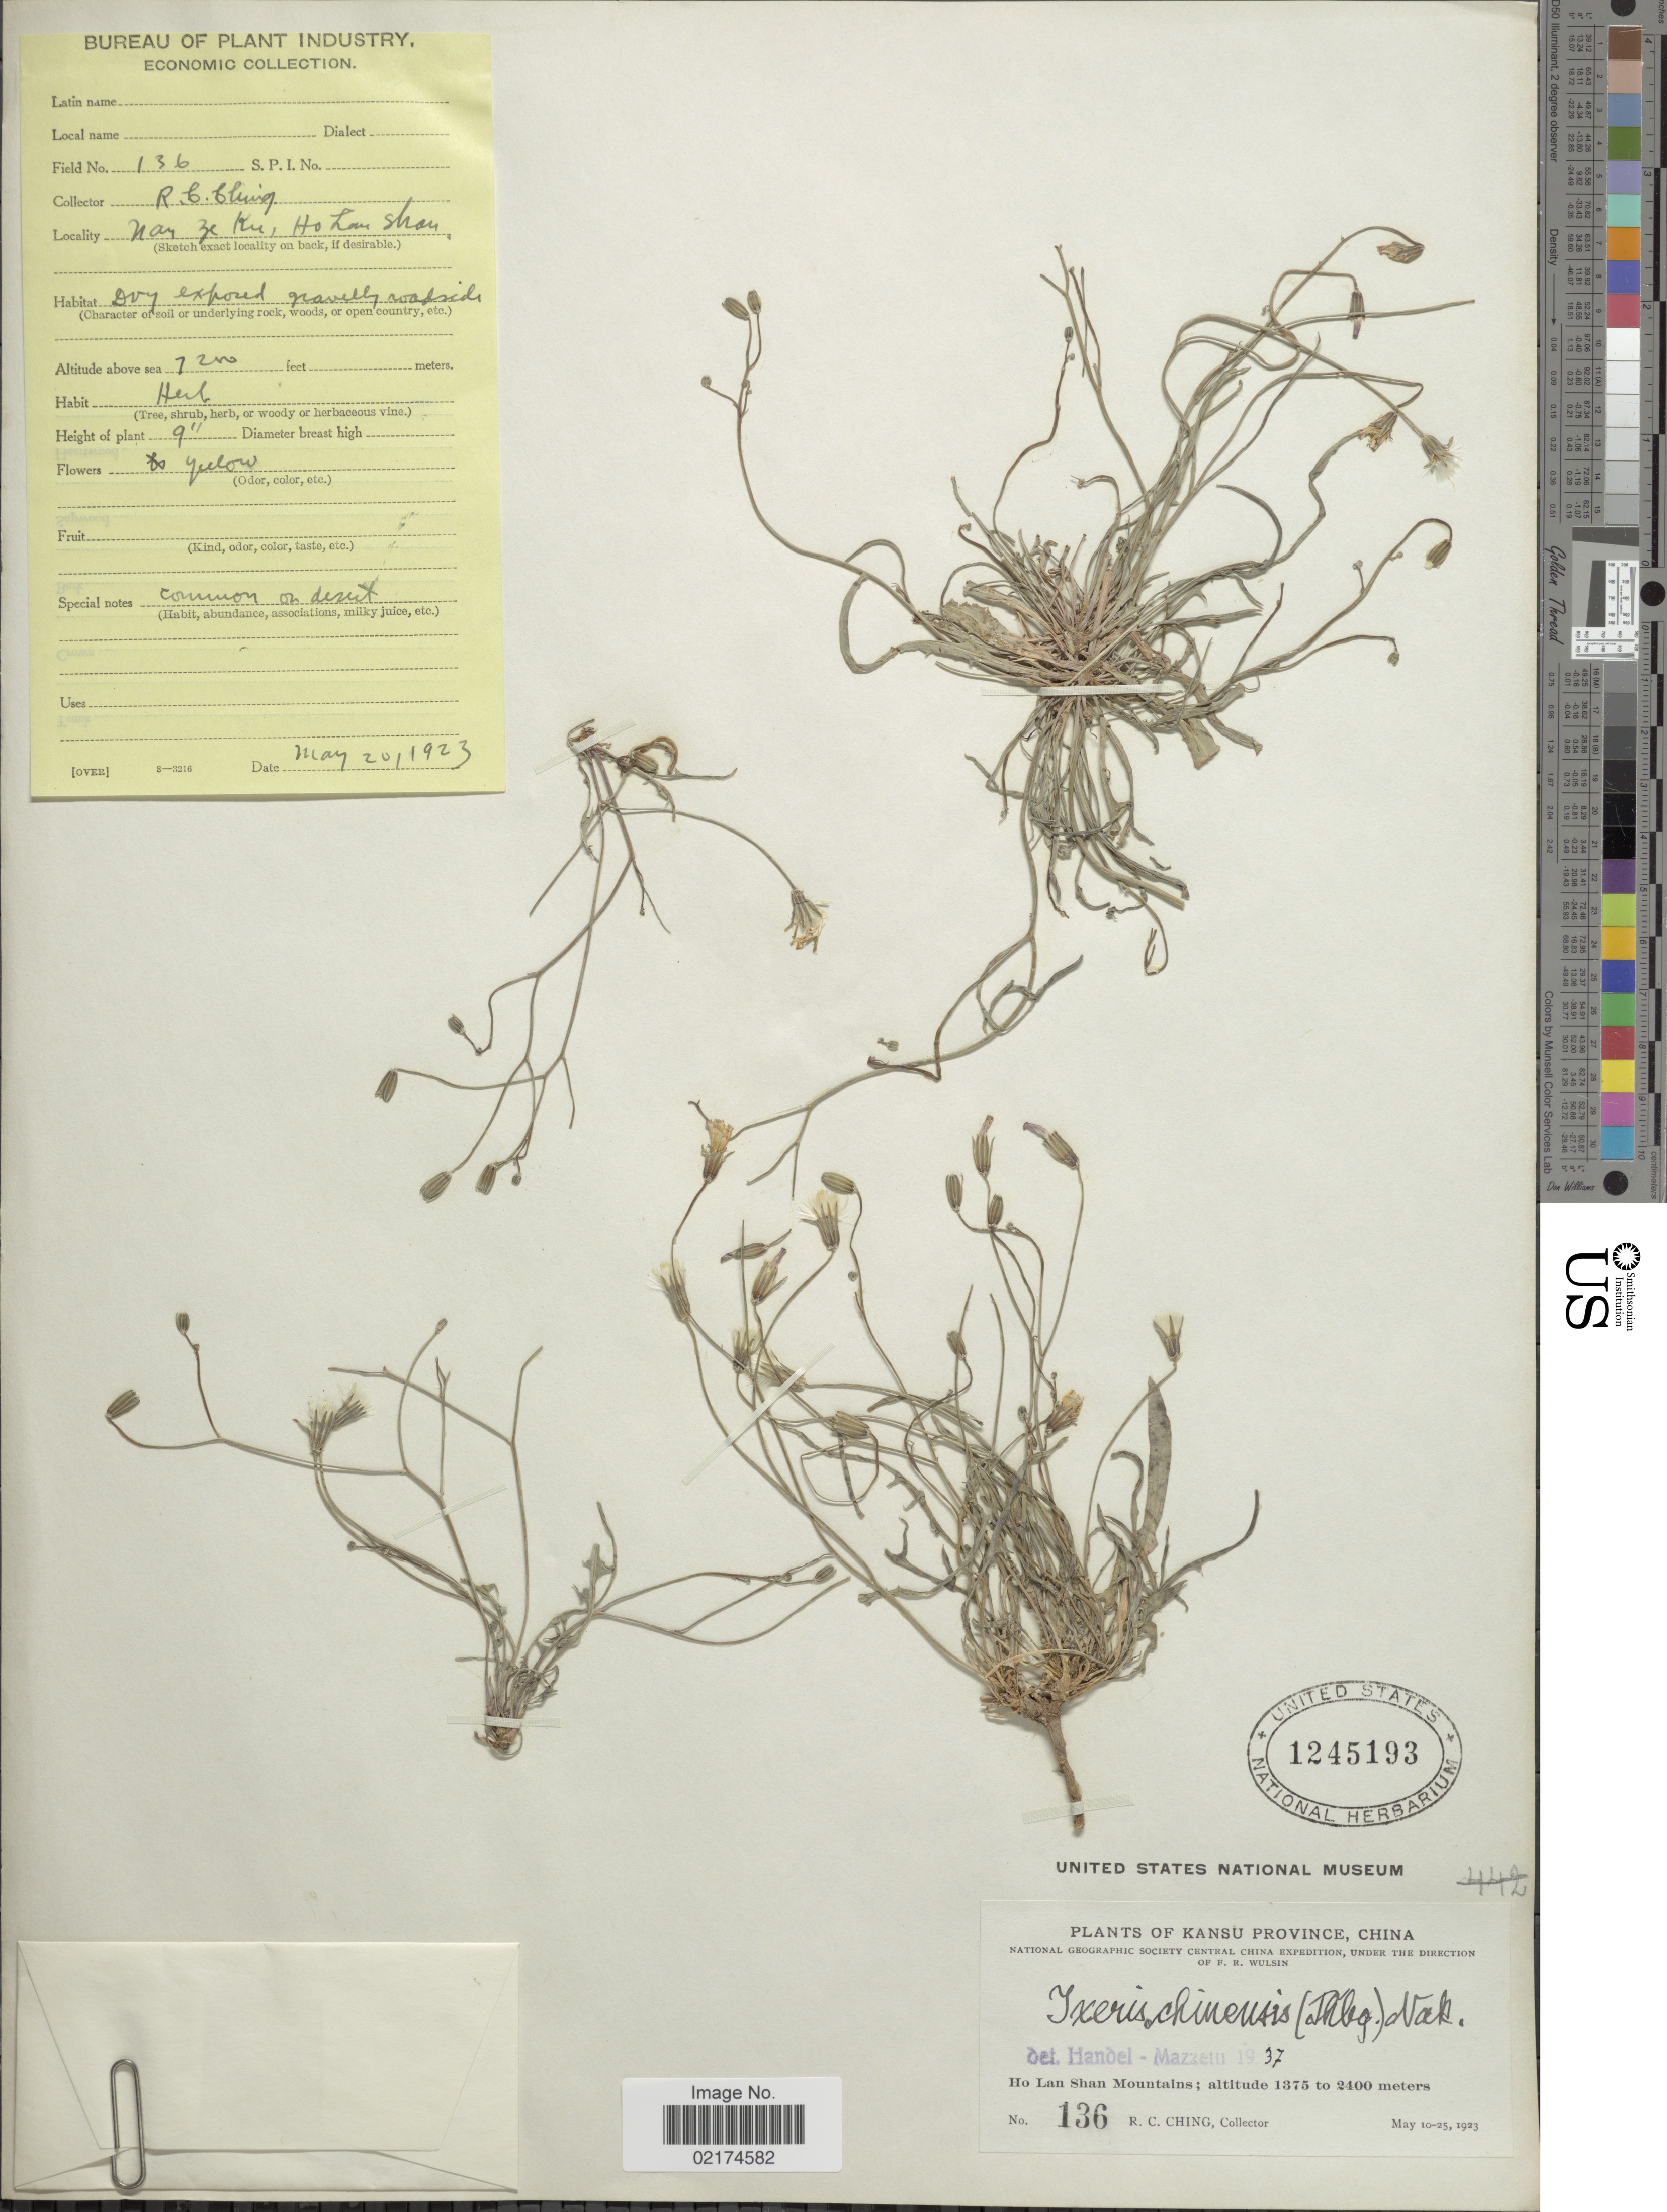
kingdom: Plantae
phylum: Tracheophyta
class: Magnoliopsida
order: Asterales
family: Asteraceae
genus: Ixeris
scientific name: Ixeris chinensis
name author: (Thunb.) Nakai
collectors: R. C. Ching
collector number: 136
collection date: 1923-05-20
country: China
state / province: Gansu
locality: Kansu Province, Ho Lan Shan Mountains, Nan Ze Ku, Ho Lan Shan.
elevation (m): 2195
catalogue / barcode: US 1245193